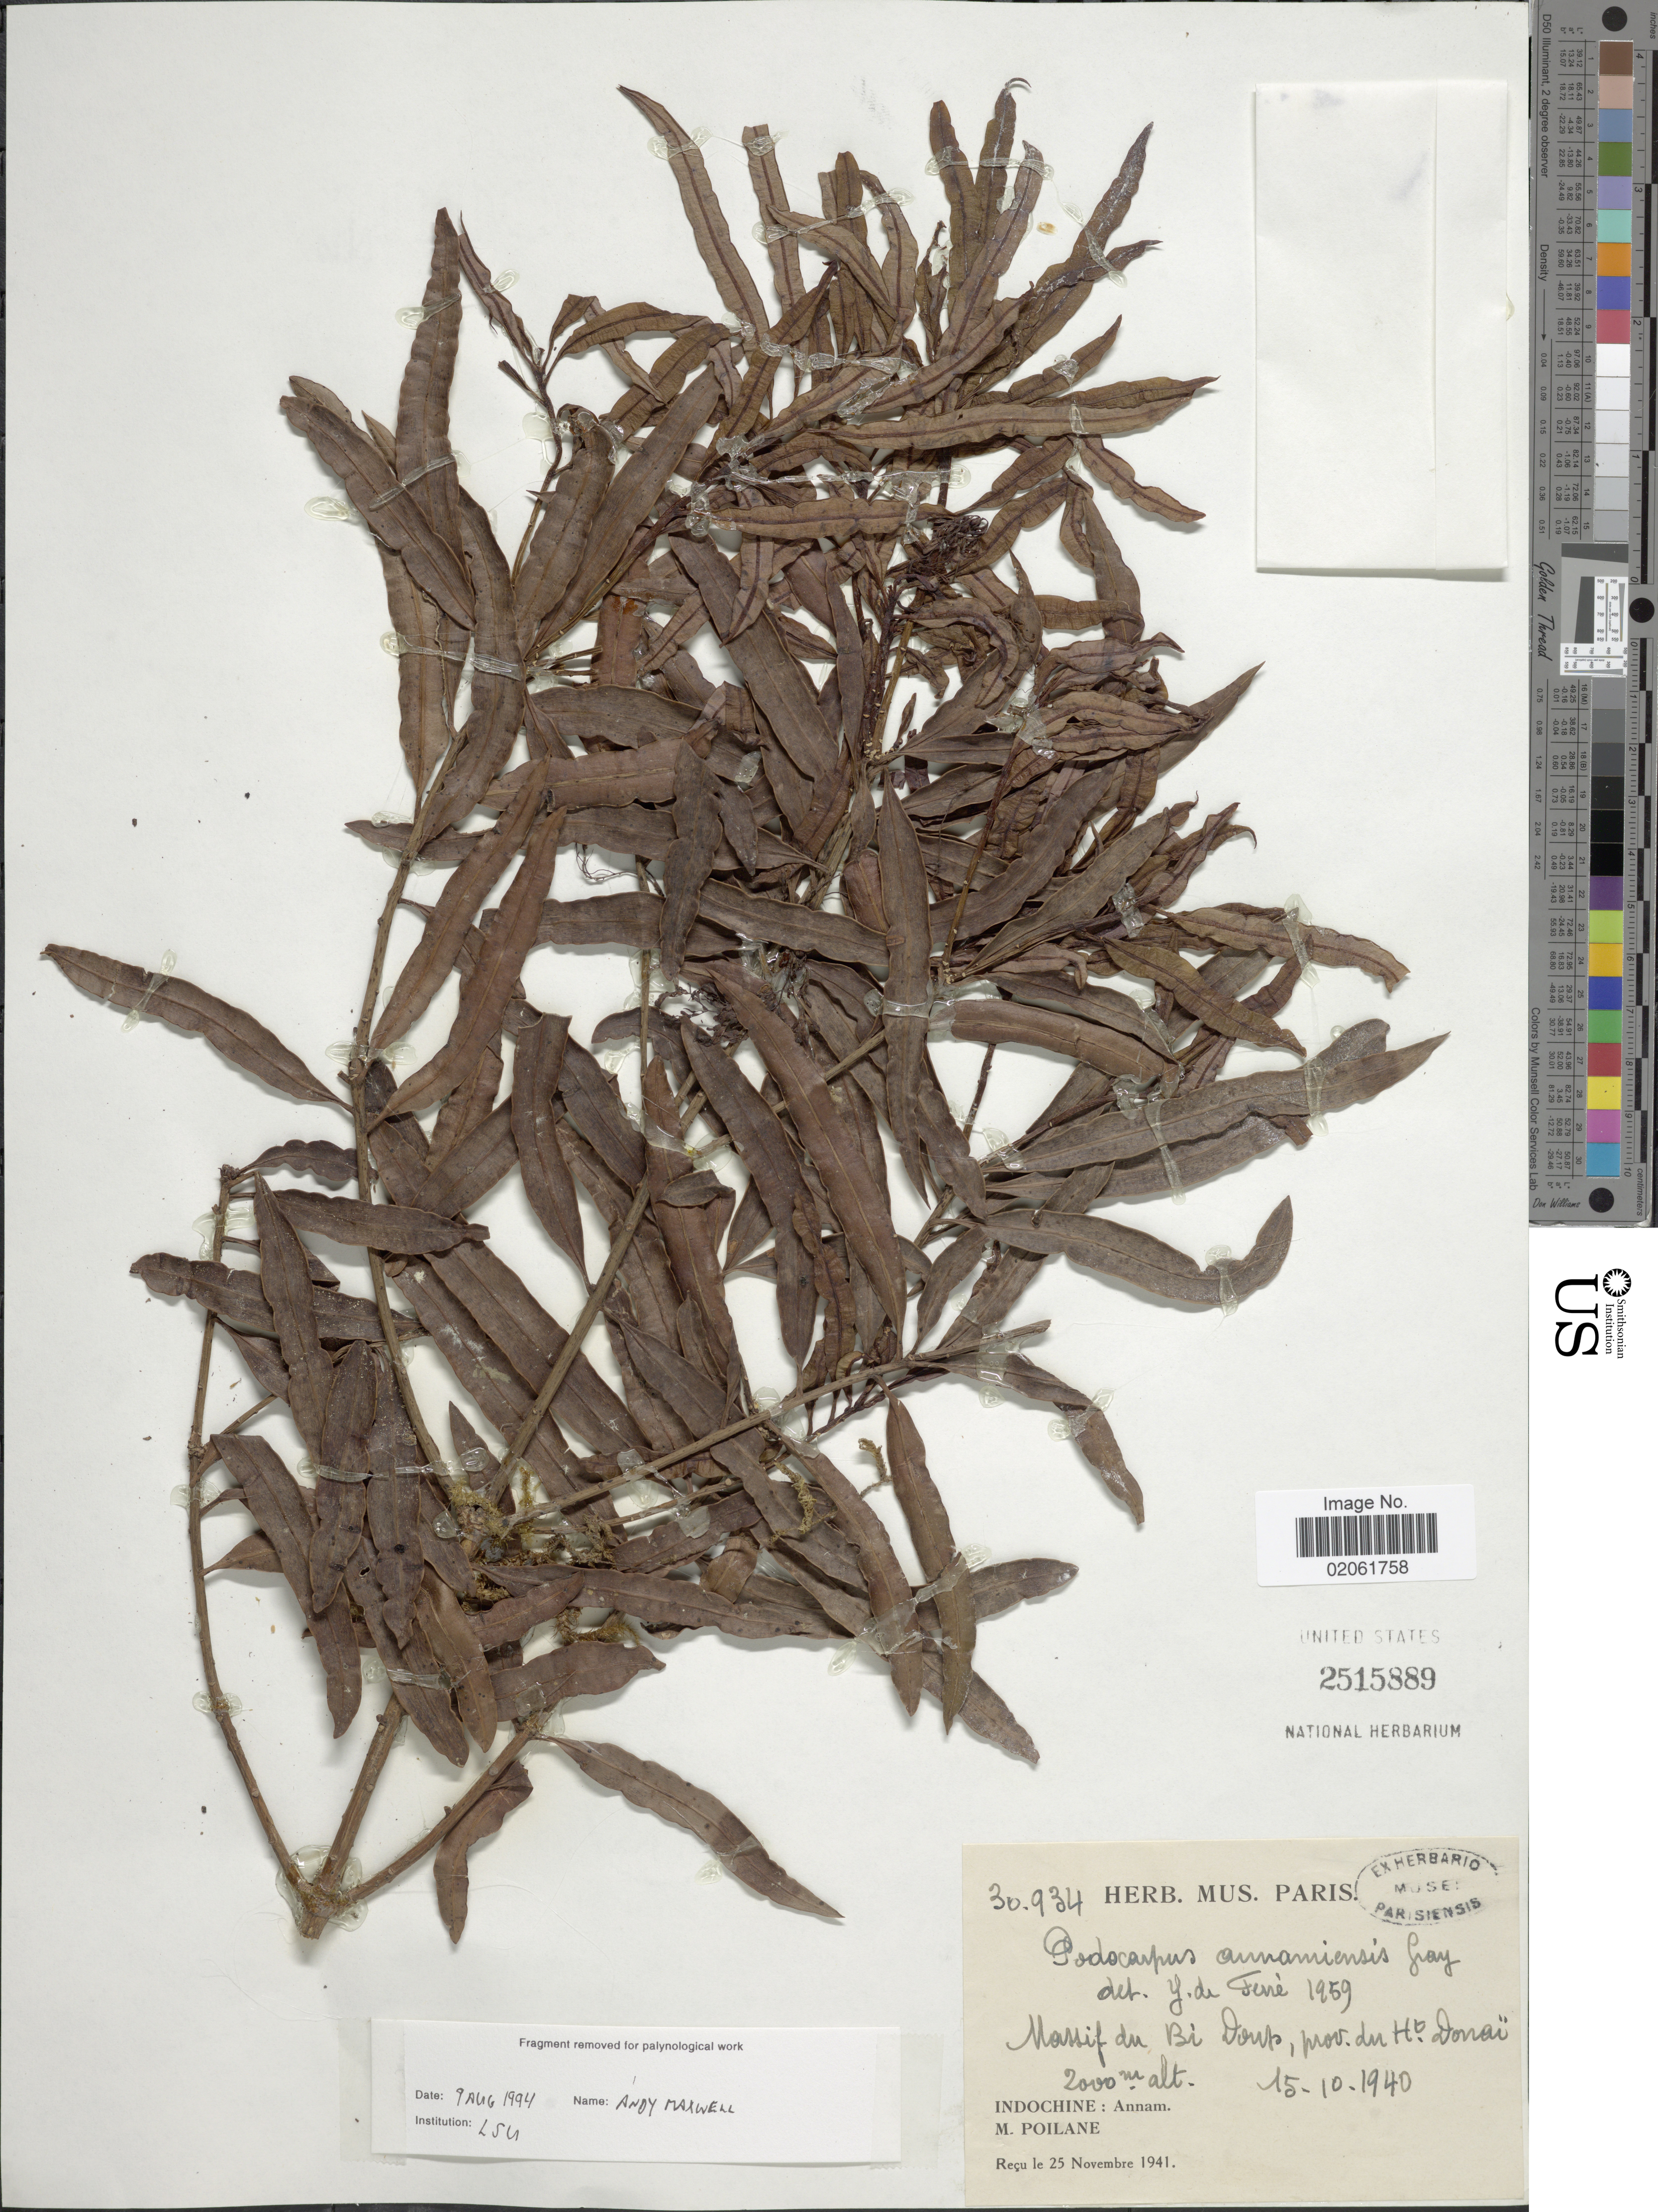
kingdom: Plantae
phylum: Tracheophyta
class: Pinopsida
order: Pinales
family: Podocarpaceae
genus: Podocarpus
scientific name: Podocarpus annamiensis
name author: N.E. Gray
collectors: M. Poilane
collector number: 30934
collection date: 1940-10-15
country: Vietnam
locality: Massif du Bi Doup, prov. du Ht. Donai [interpreted]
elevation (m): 2000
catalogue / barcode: US 2515889